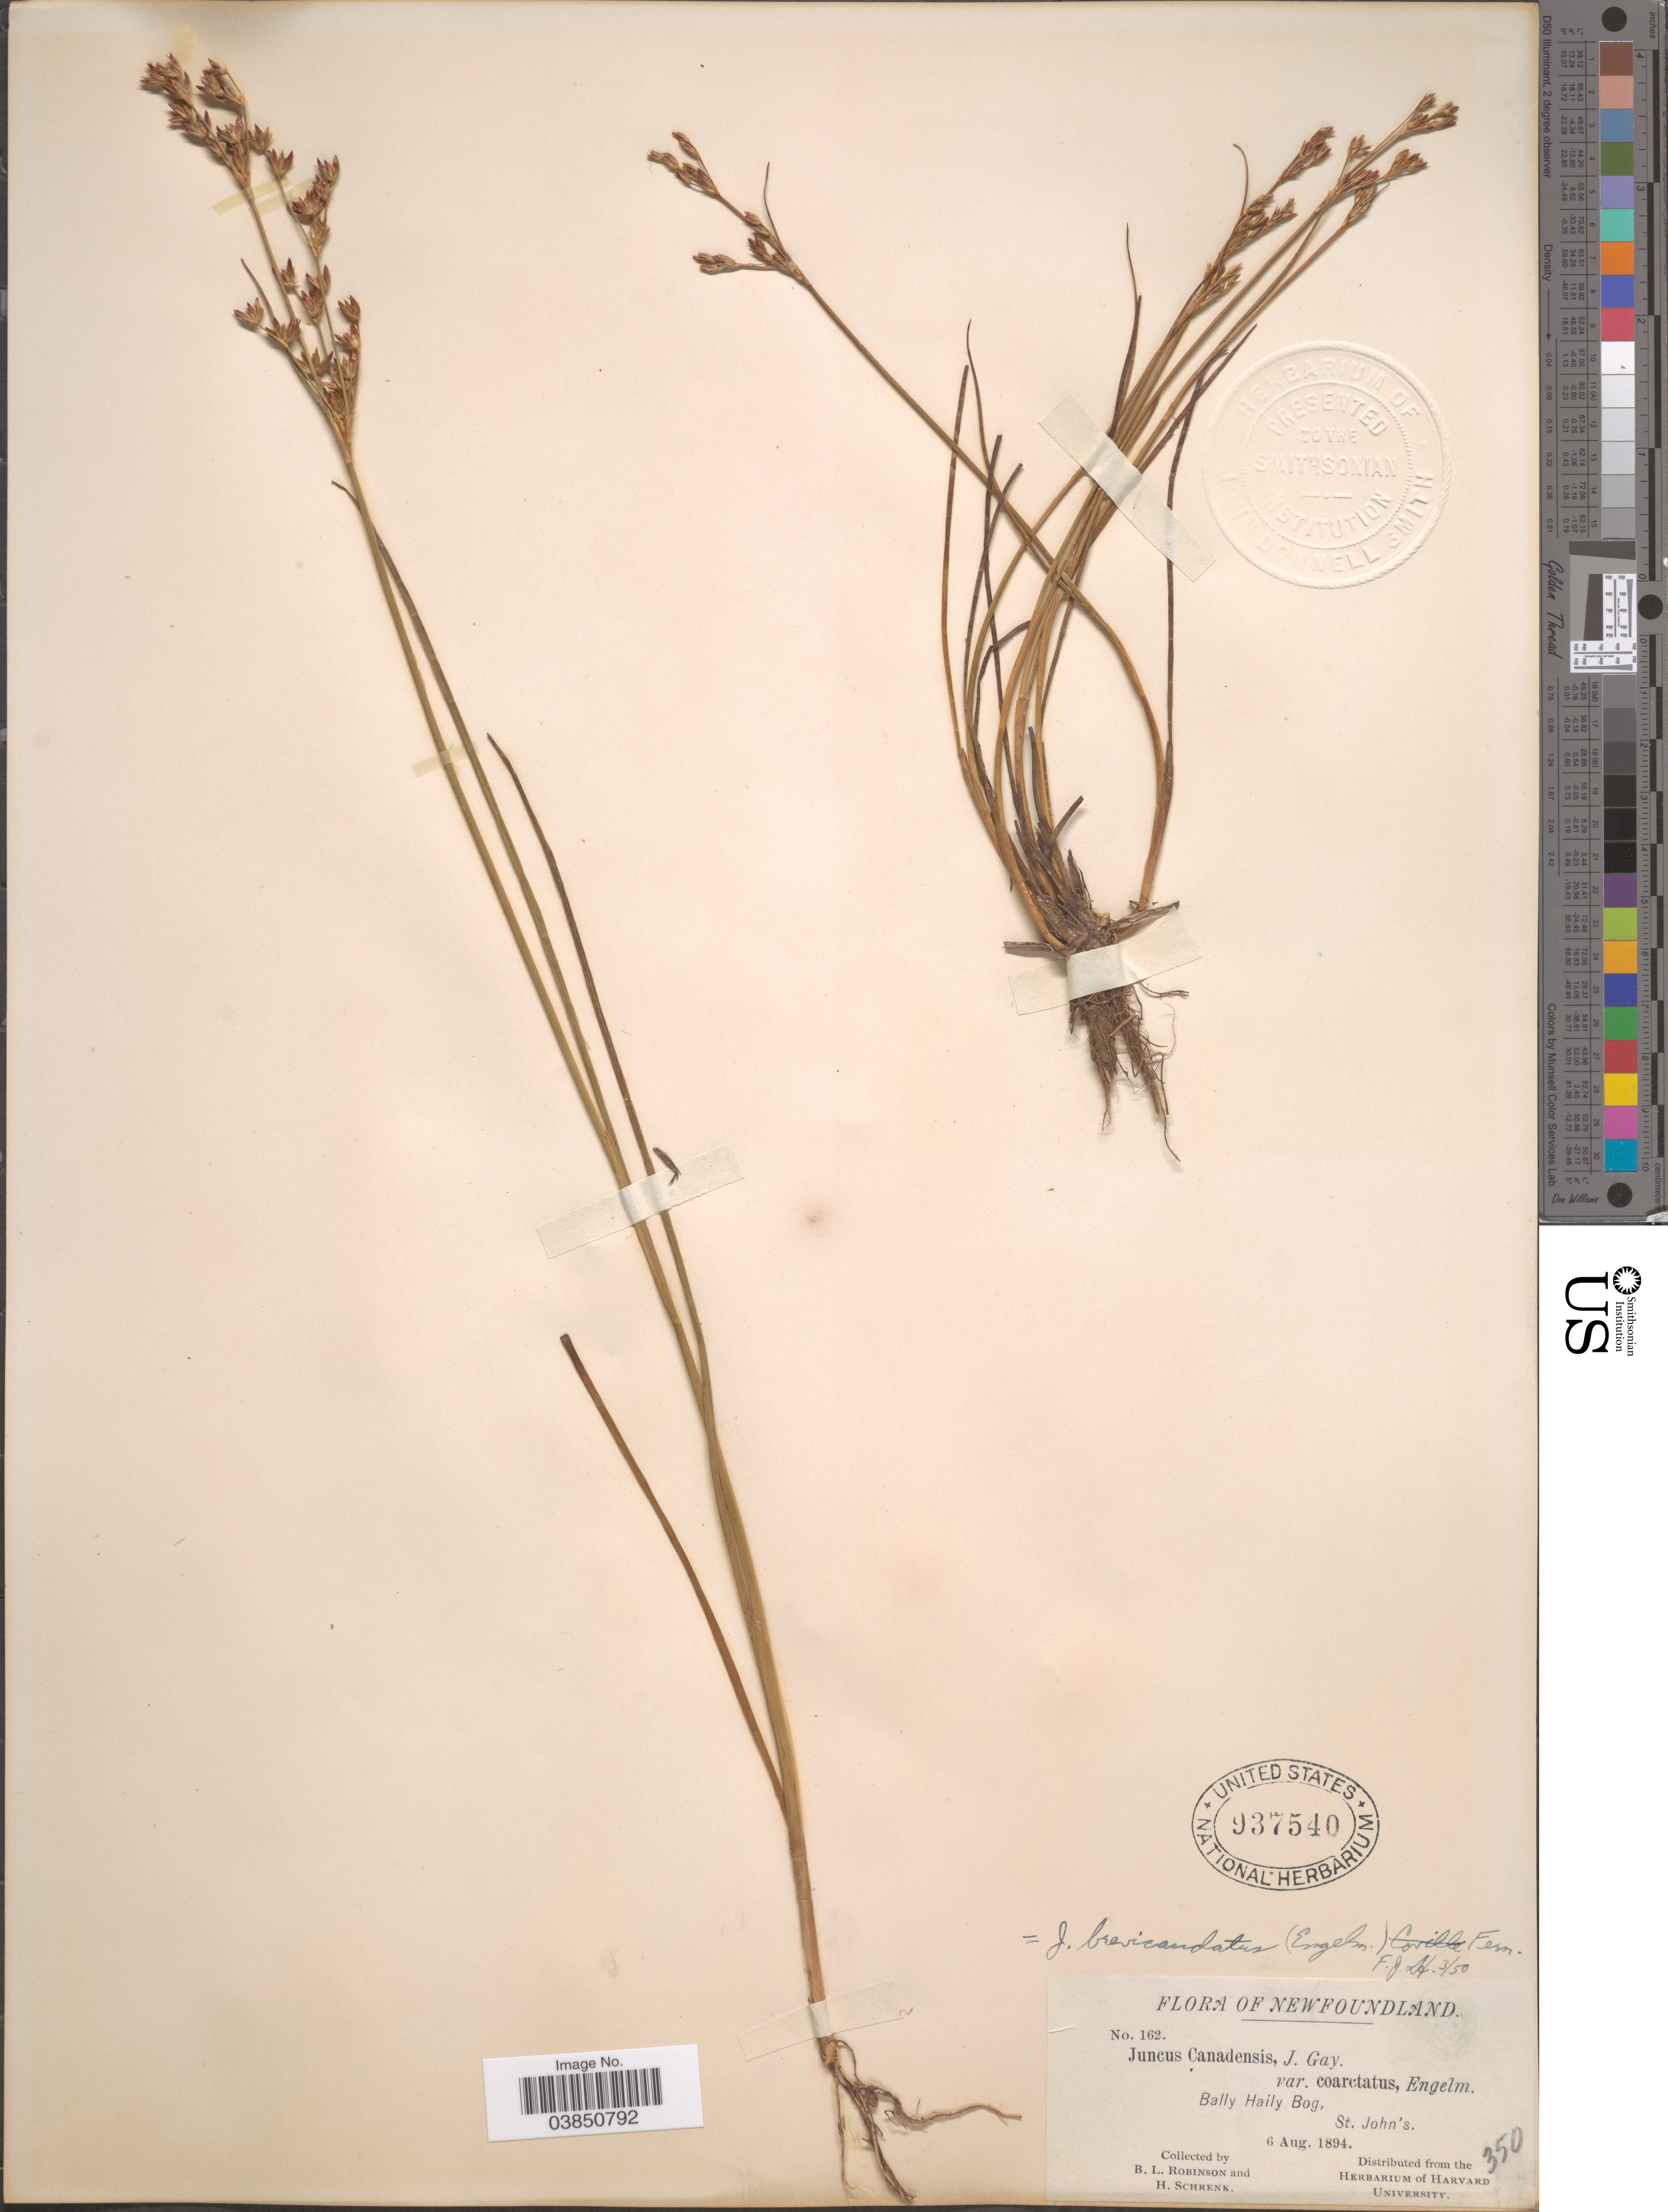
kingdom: Plantae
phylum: Tracheophyta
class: Liliopsida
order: Poales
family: Juncaceae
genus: Juncus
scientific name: Juncus brevicaudatus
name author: (Engelm.) Fernald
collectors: B. L. Robinson & H. Schrenk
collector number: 162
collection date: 1894-08-06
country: Canada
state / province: Newfoundland and Labrador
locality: Bally Haily Bog, St. John's.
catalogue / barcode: US 937540